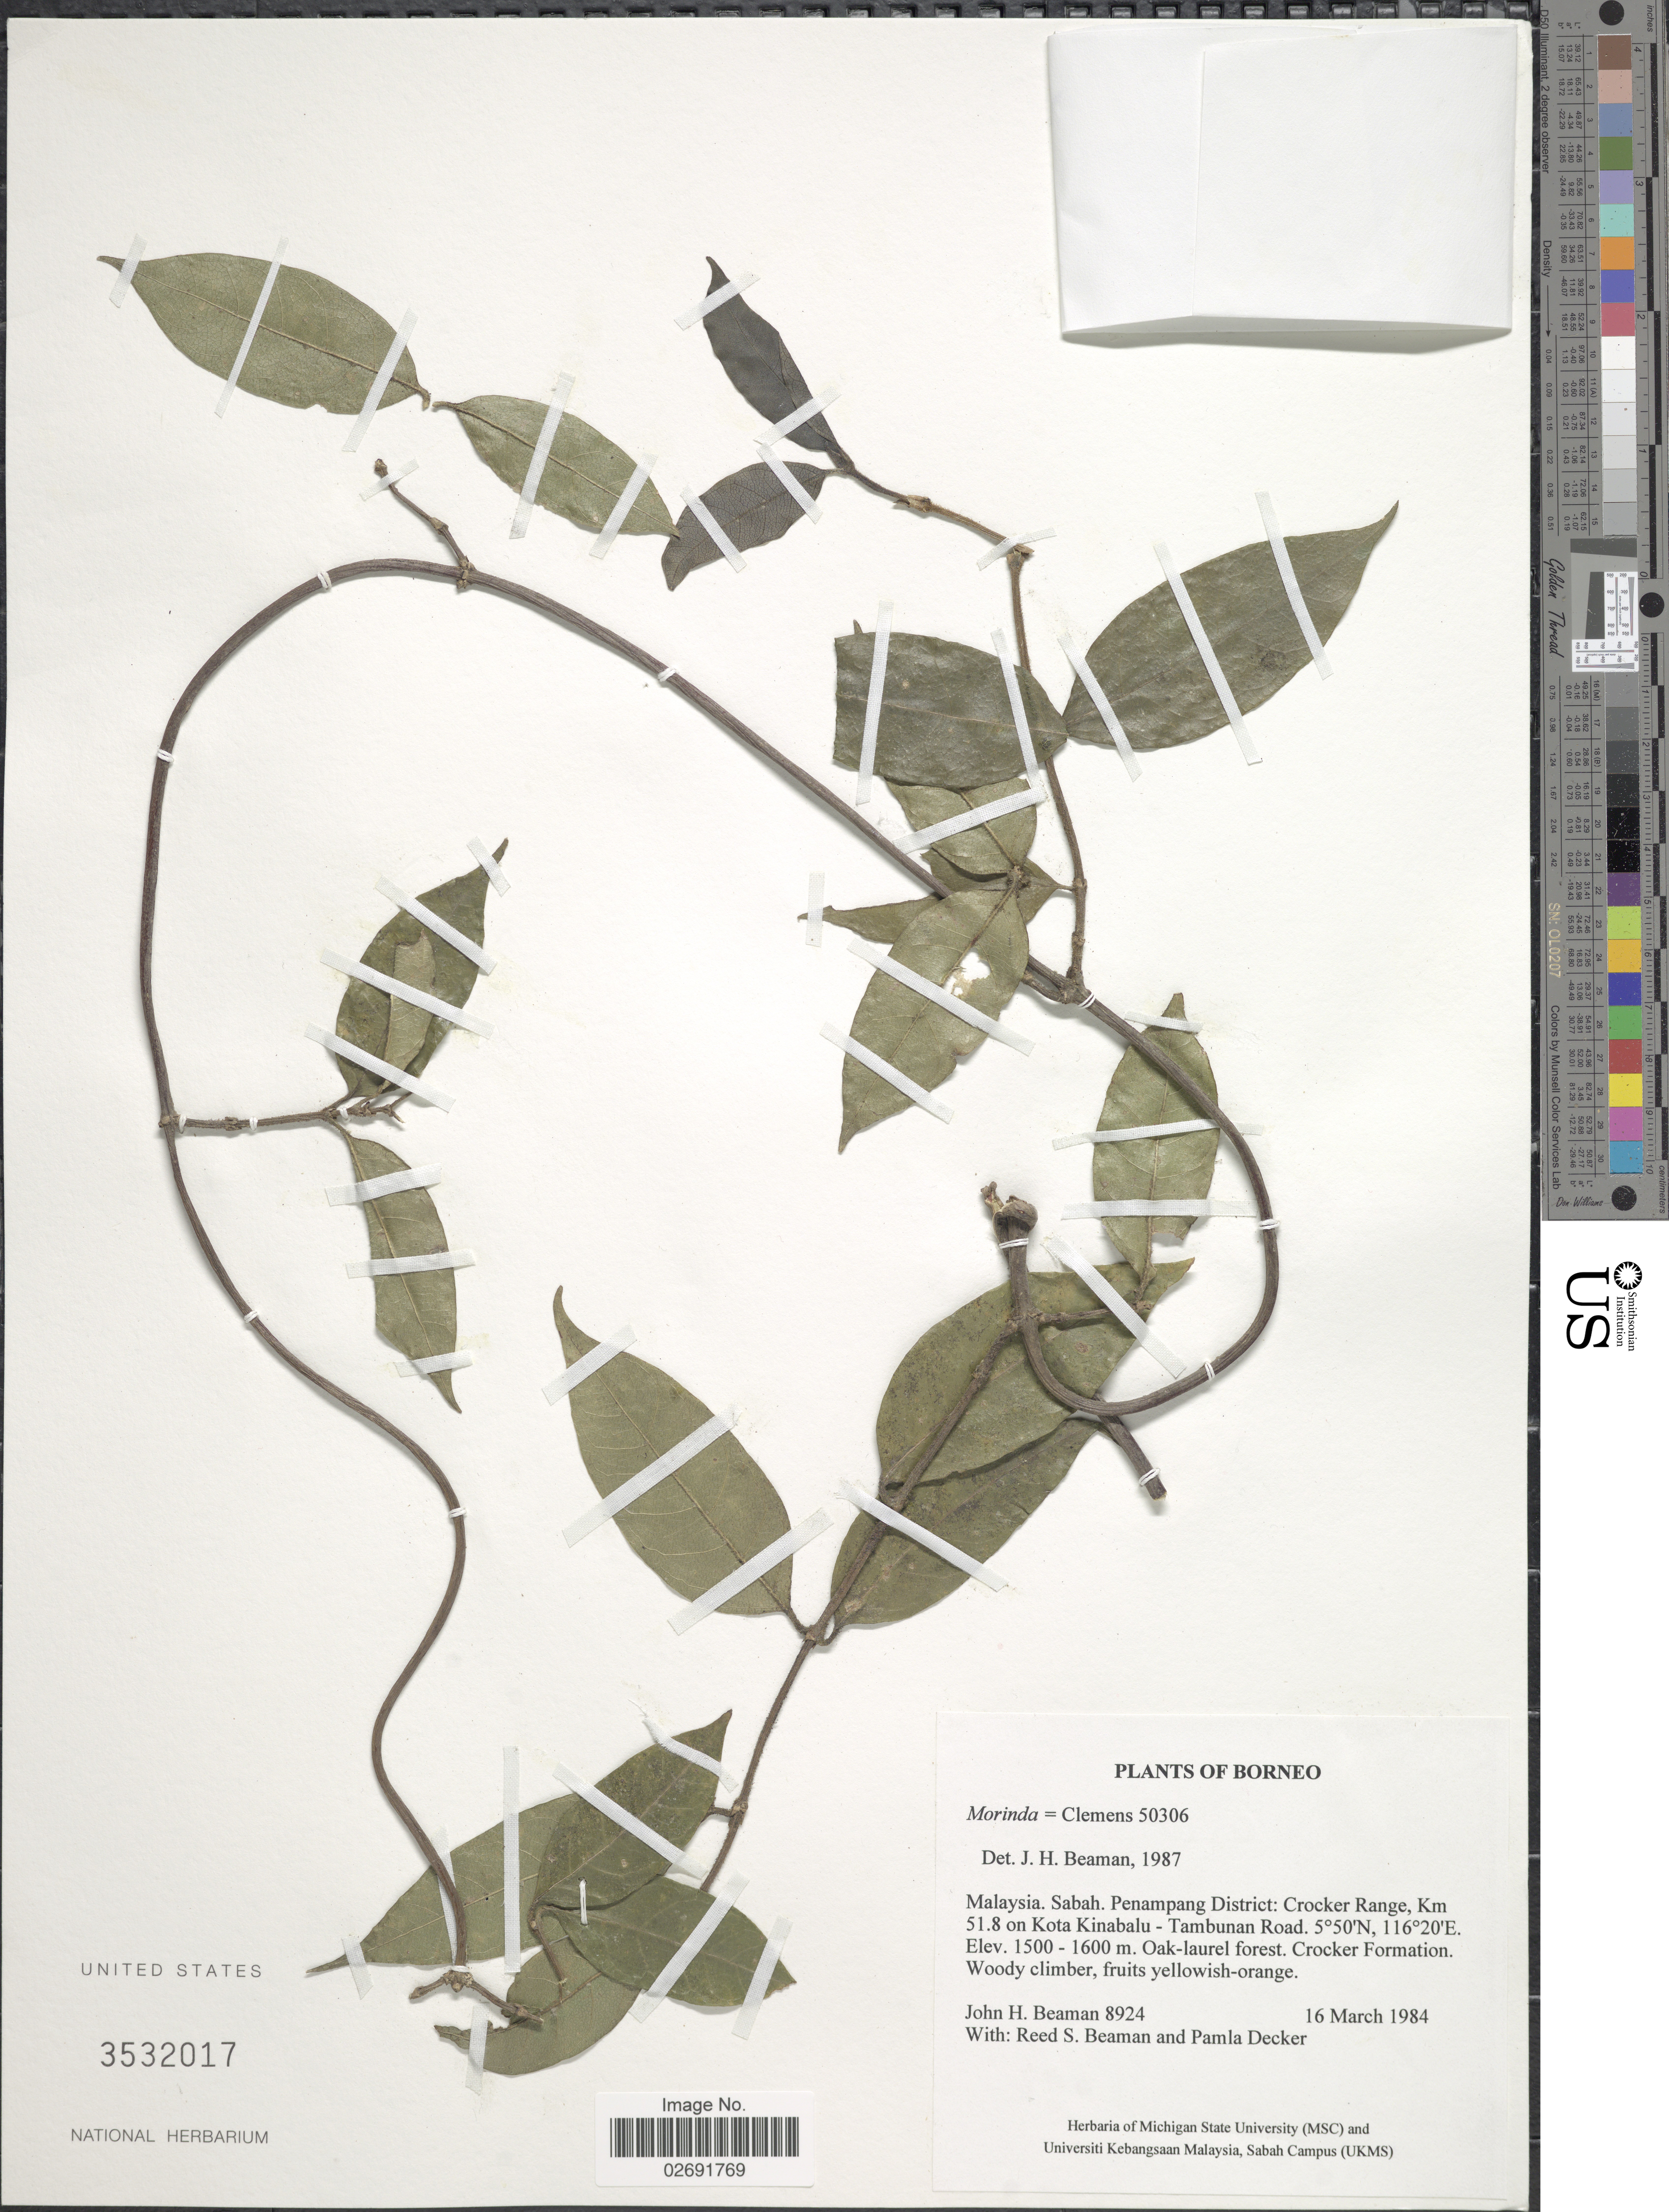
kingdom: Plantae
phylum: Tracheophyta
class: Magnoliopsida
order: Gentianales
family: Rubiaceae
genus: Gynochthodes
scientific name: Gynochthodes sp.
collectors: J. H. Beaman, R. S. Beaman & P. Decker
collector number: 8924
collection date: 1984-03-16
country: Malaysia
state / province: Sabah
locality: Borneo. Penampang District: Crocker Range, Km 51.38 on Kota Kinabalu - Tambunan Road.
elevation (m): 1500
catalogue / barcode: US 3532017